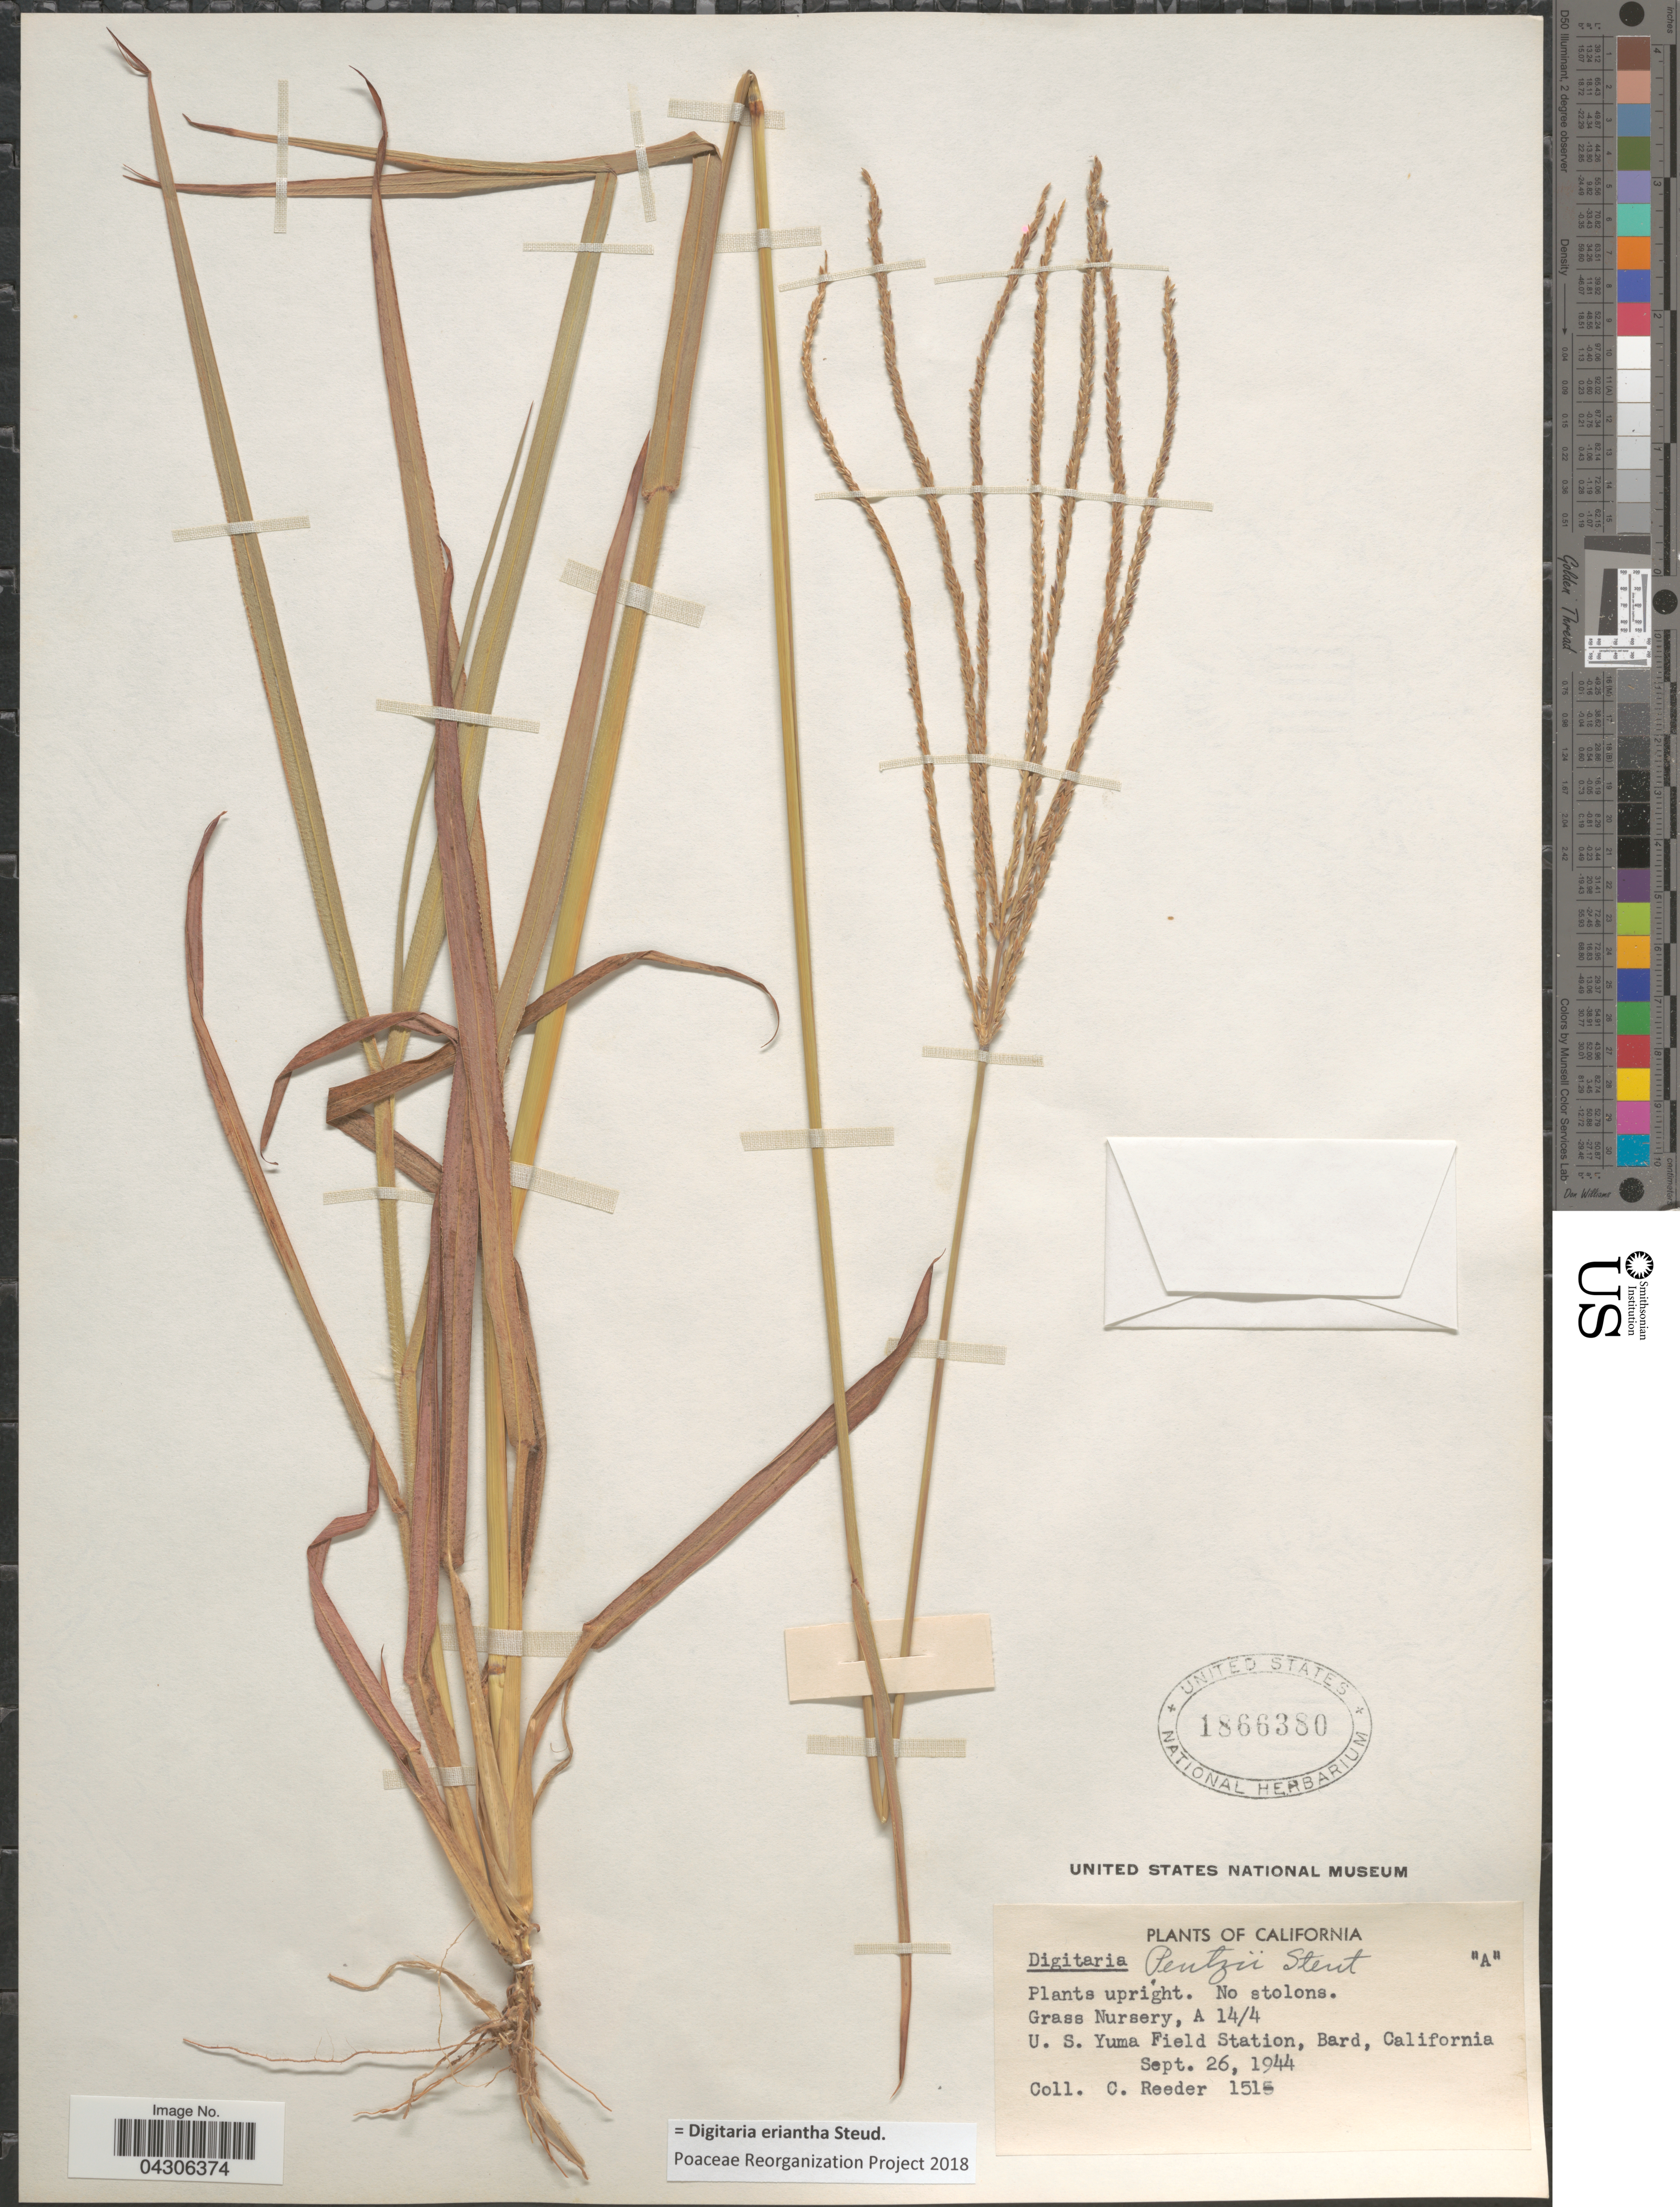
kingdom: Plantae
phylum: Tracheophyta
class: Liliopsida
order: Poales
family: Poaceae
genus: Digitaria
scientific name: Digitaria eriantha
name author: Steud.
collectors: C. Reeder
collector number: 151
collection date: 1944-09-26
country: United States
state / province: California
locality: Grass Nursery, A 14/4 U. S. Yuma Field Station, Bard.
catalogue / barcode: US 1866380